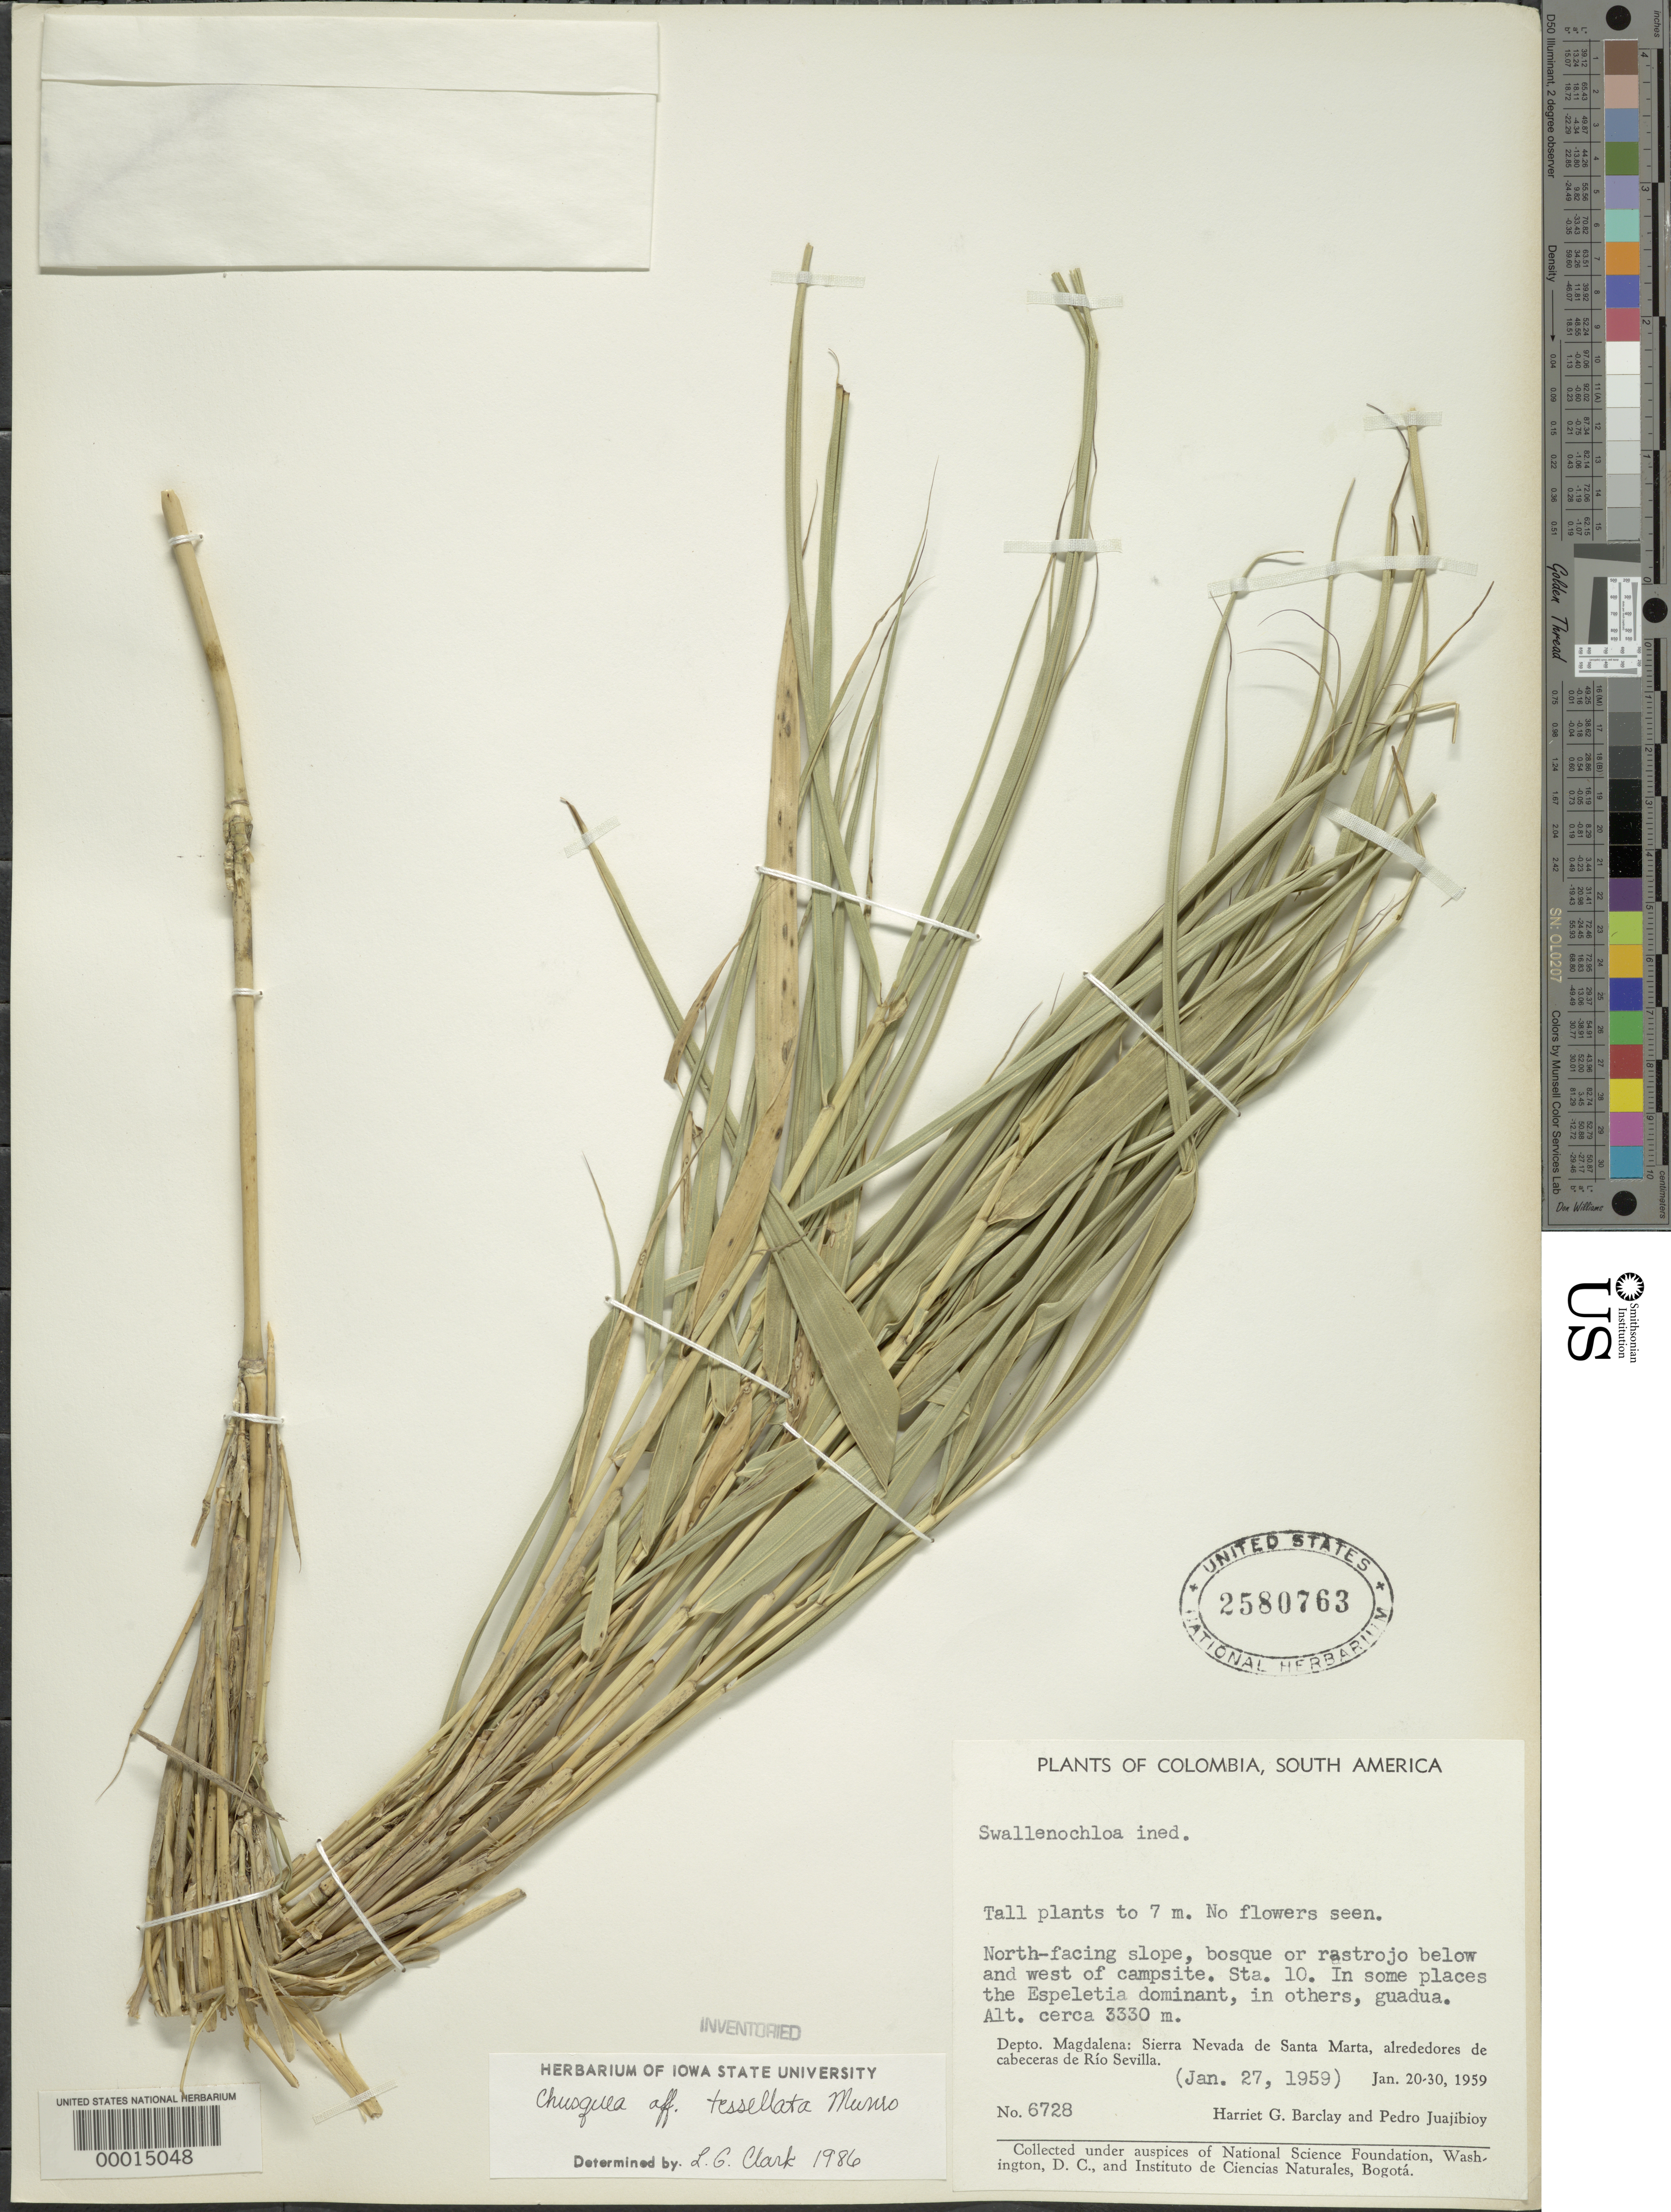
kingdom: Plantae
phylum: Tracheophyta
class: Liliopsida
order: Poales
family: Poaceae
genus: Chusquea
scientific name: Chusquea tessellata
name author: Munro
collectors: H. G. Barclay & P. Juajibioy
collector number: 6728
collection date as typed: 27 Jan 1959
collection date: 1959-01-27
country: Colombia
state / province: Magdalena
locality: Sierra Nevada de Santa Marta.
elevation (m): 3330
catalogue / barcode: US 2580763